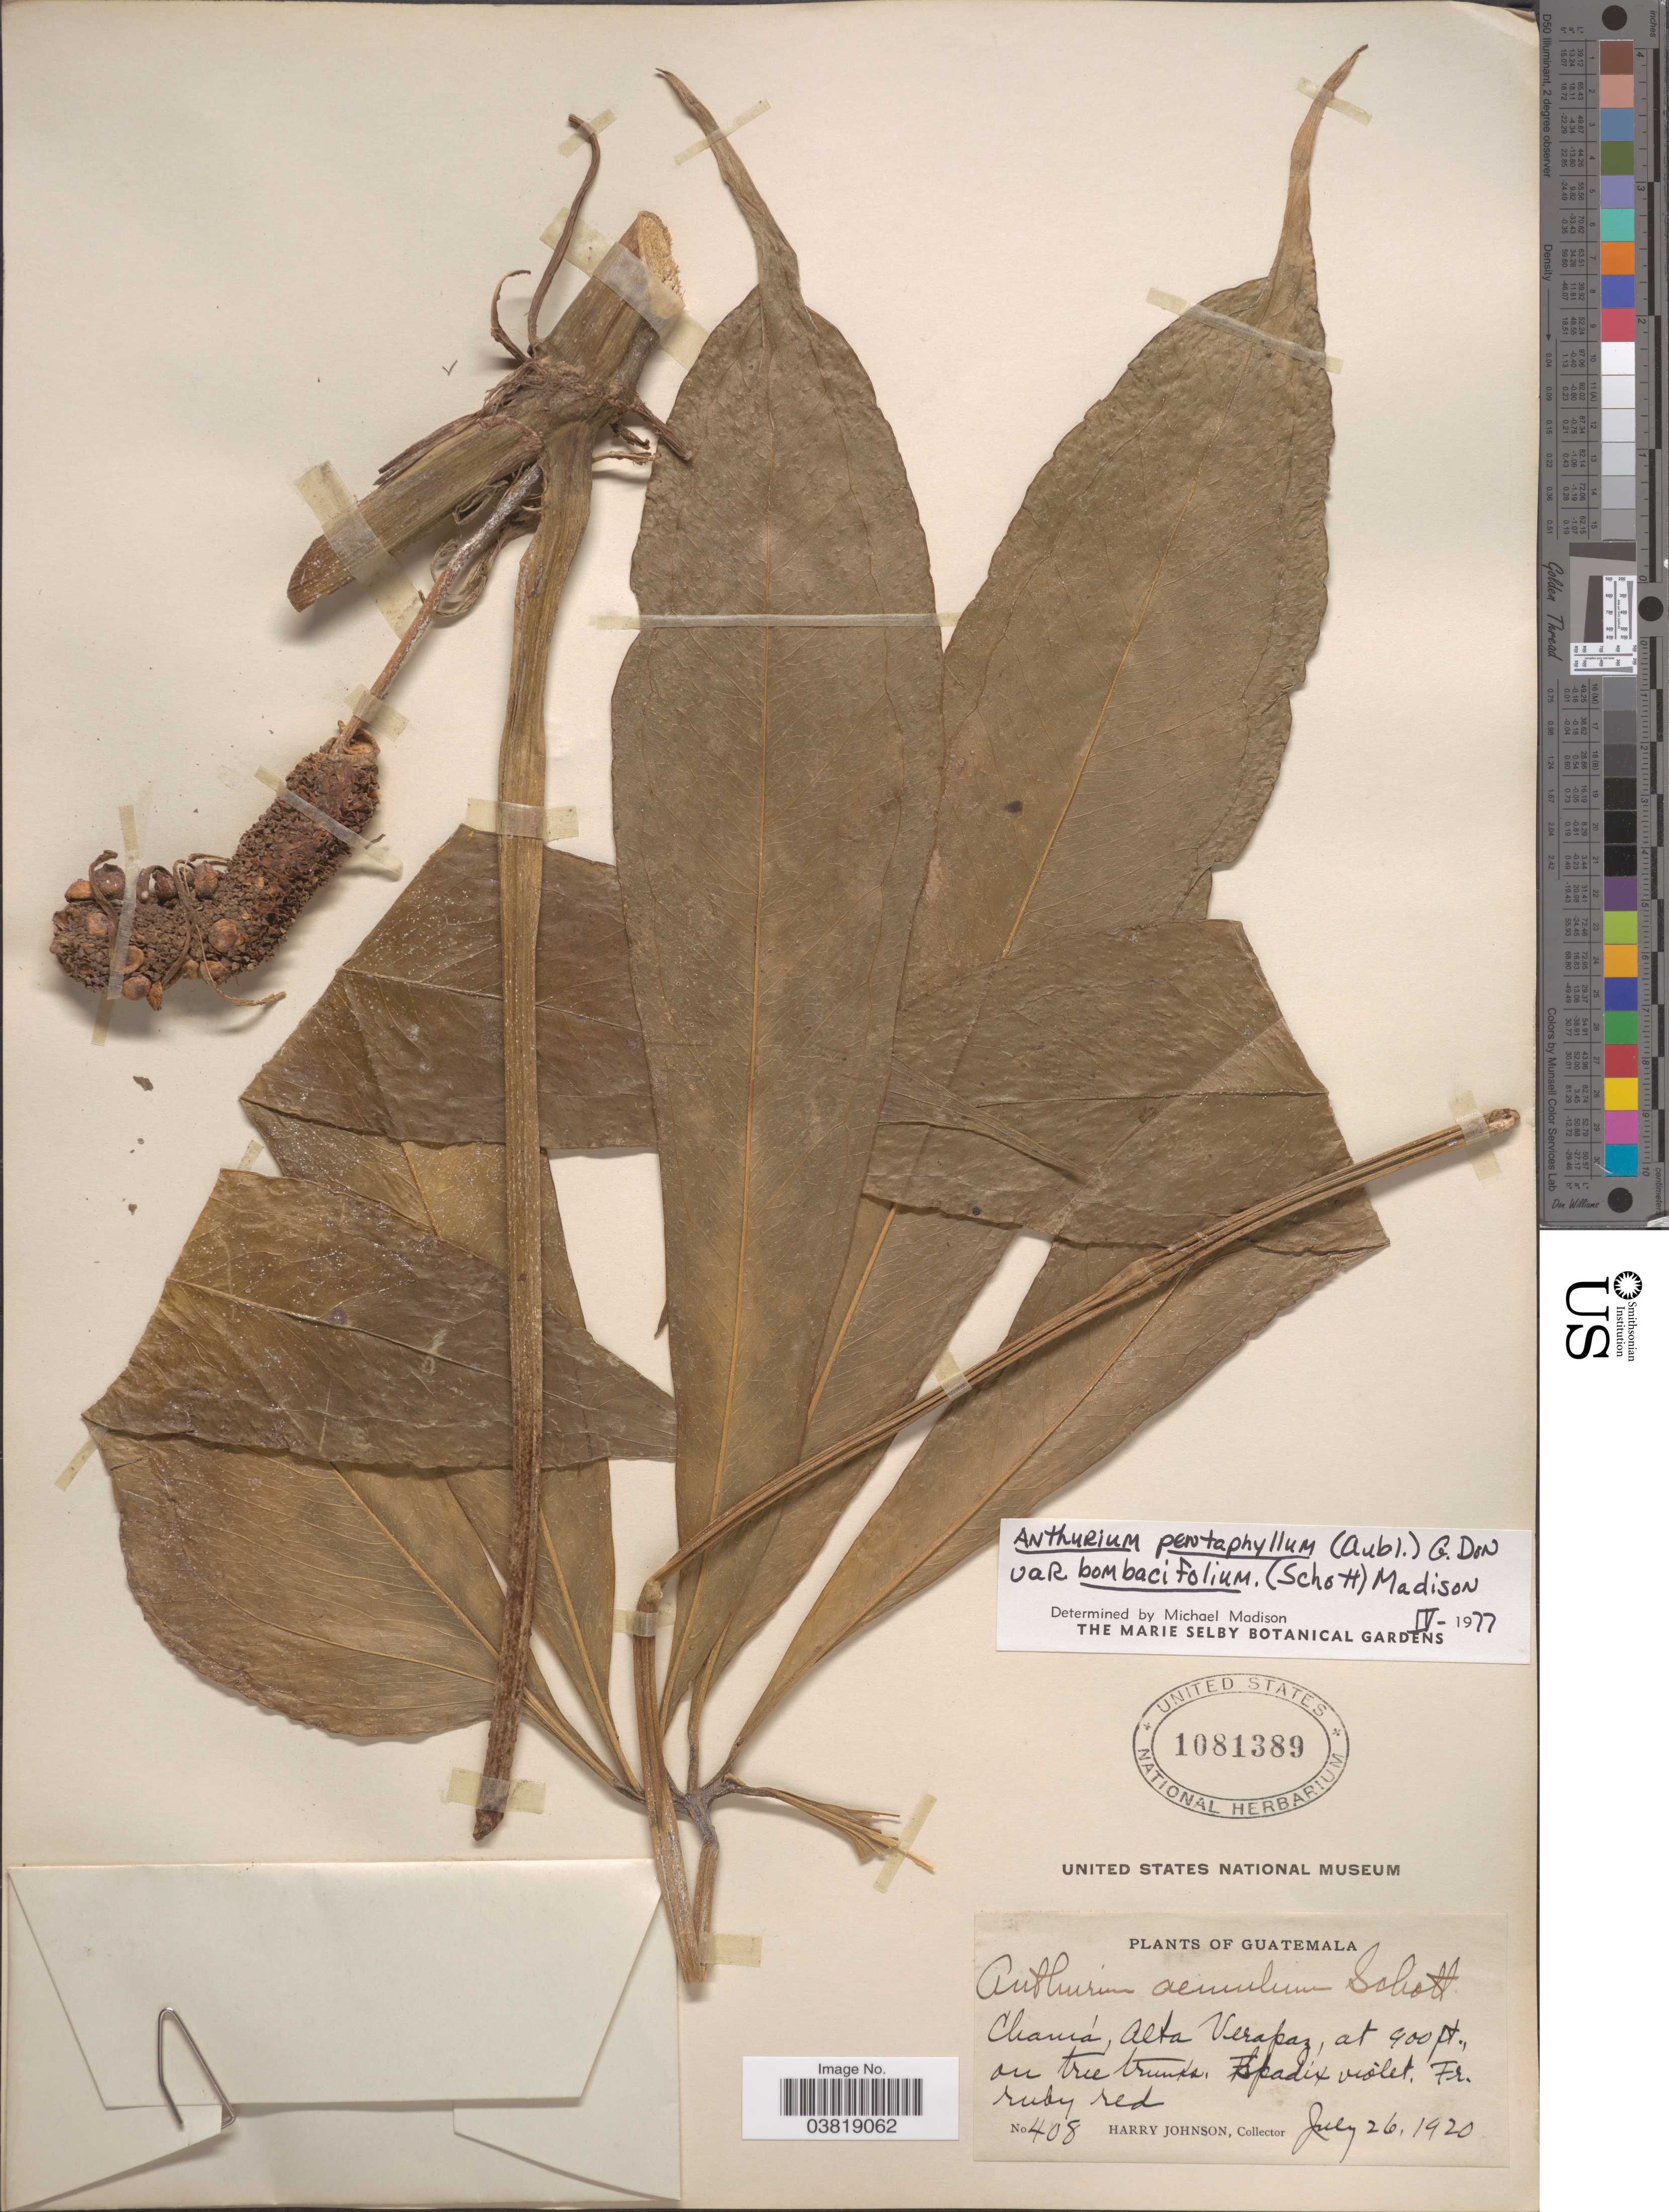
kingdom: Plantae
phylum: Tracheophyta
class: Liliopsida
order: Alismatales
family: Araceae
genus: Anthurium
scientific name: Anthurium pentaphyllum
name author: (Aubl.) G. Don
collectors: H. Johnson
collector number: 408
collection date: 1920-07-26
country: Guatemala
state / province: Alta Verapaz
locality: Chamá.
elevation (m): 274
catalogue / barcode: US 1081389